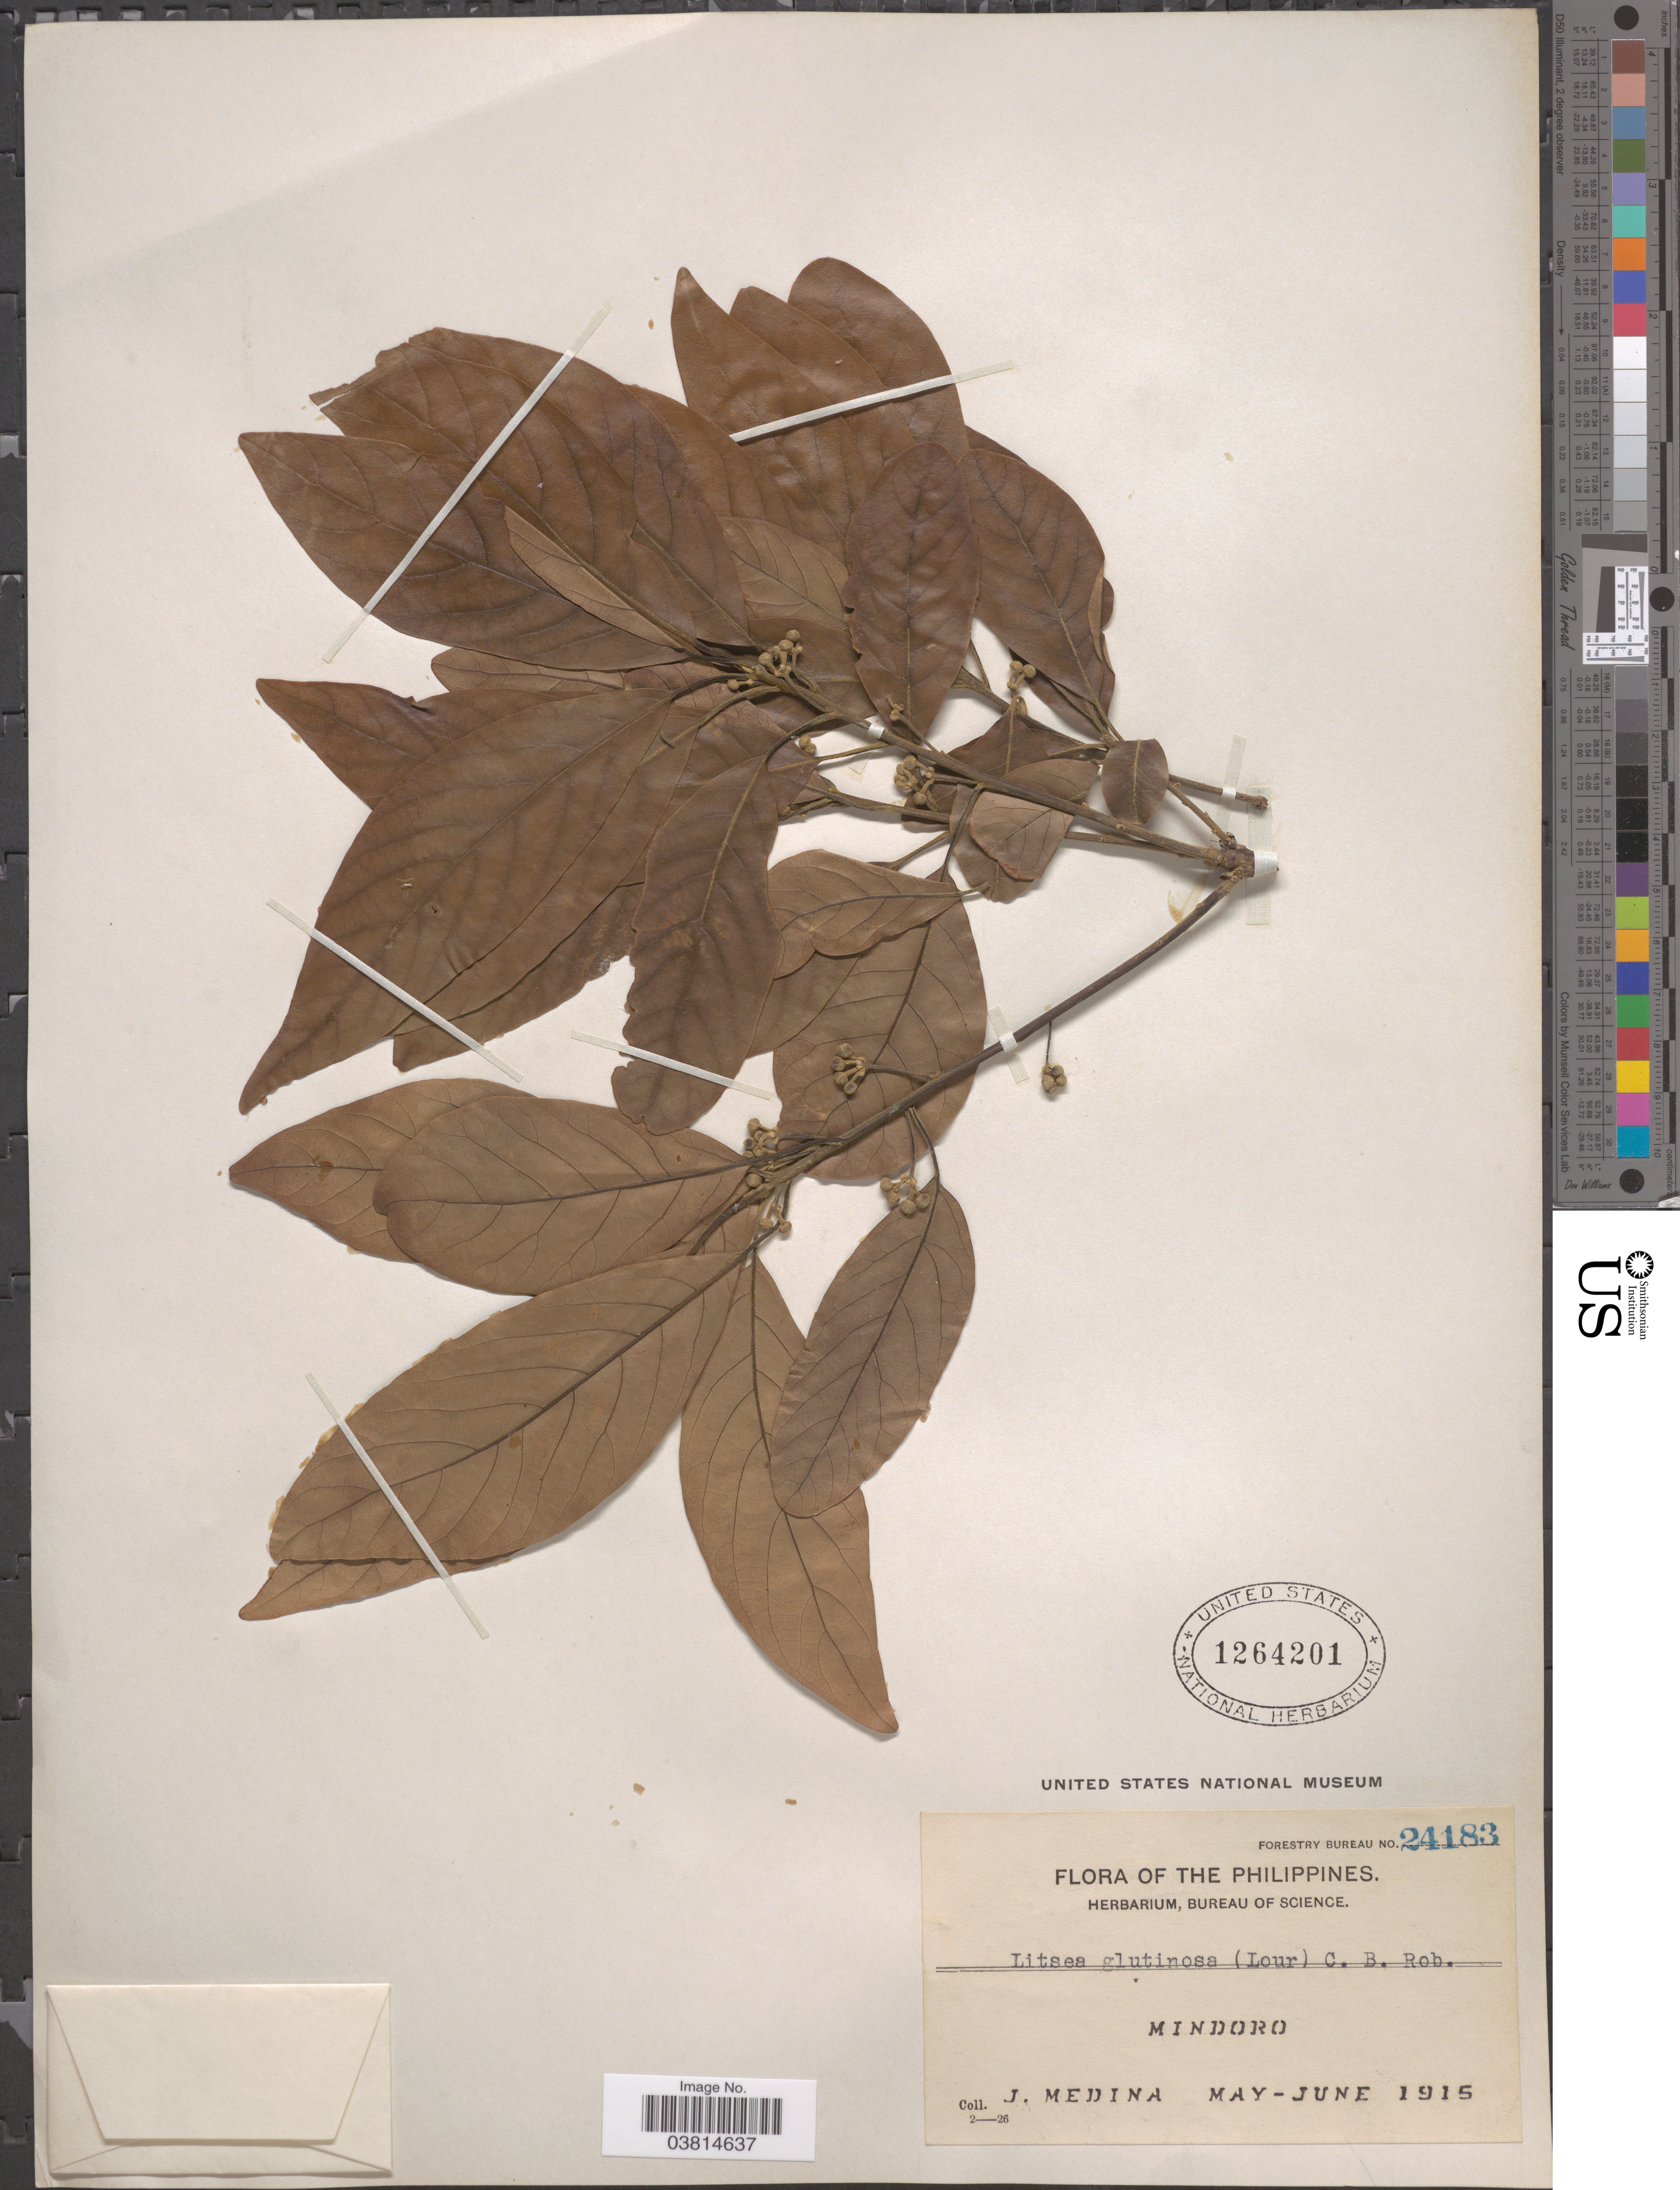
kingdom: Plantae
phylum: Tracheophyta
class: Magnoliopsida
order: Laurales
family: Lauraceae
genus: Litsea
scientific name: Litsea glutinosa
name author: (Lour.) C.B. Rob.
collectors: J. Medina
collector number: Forestry Bureau 24183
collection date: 1915-05/1915-06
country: Philippines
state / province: Mimaropa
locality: Mindoro.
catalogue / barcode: US 1264201